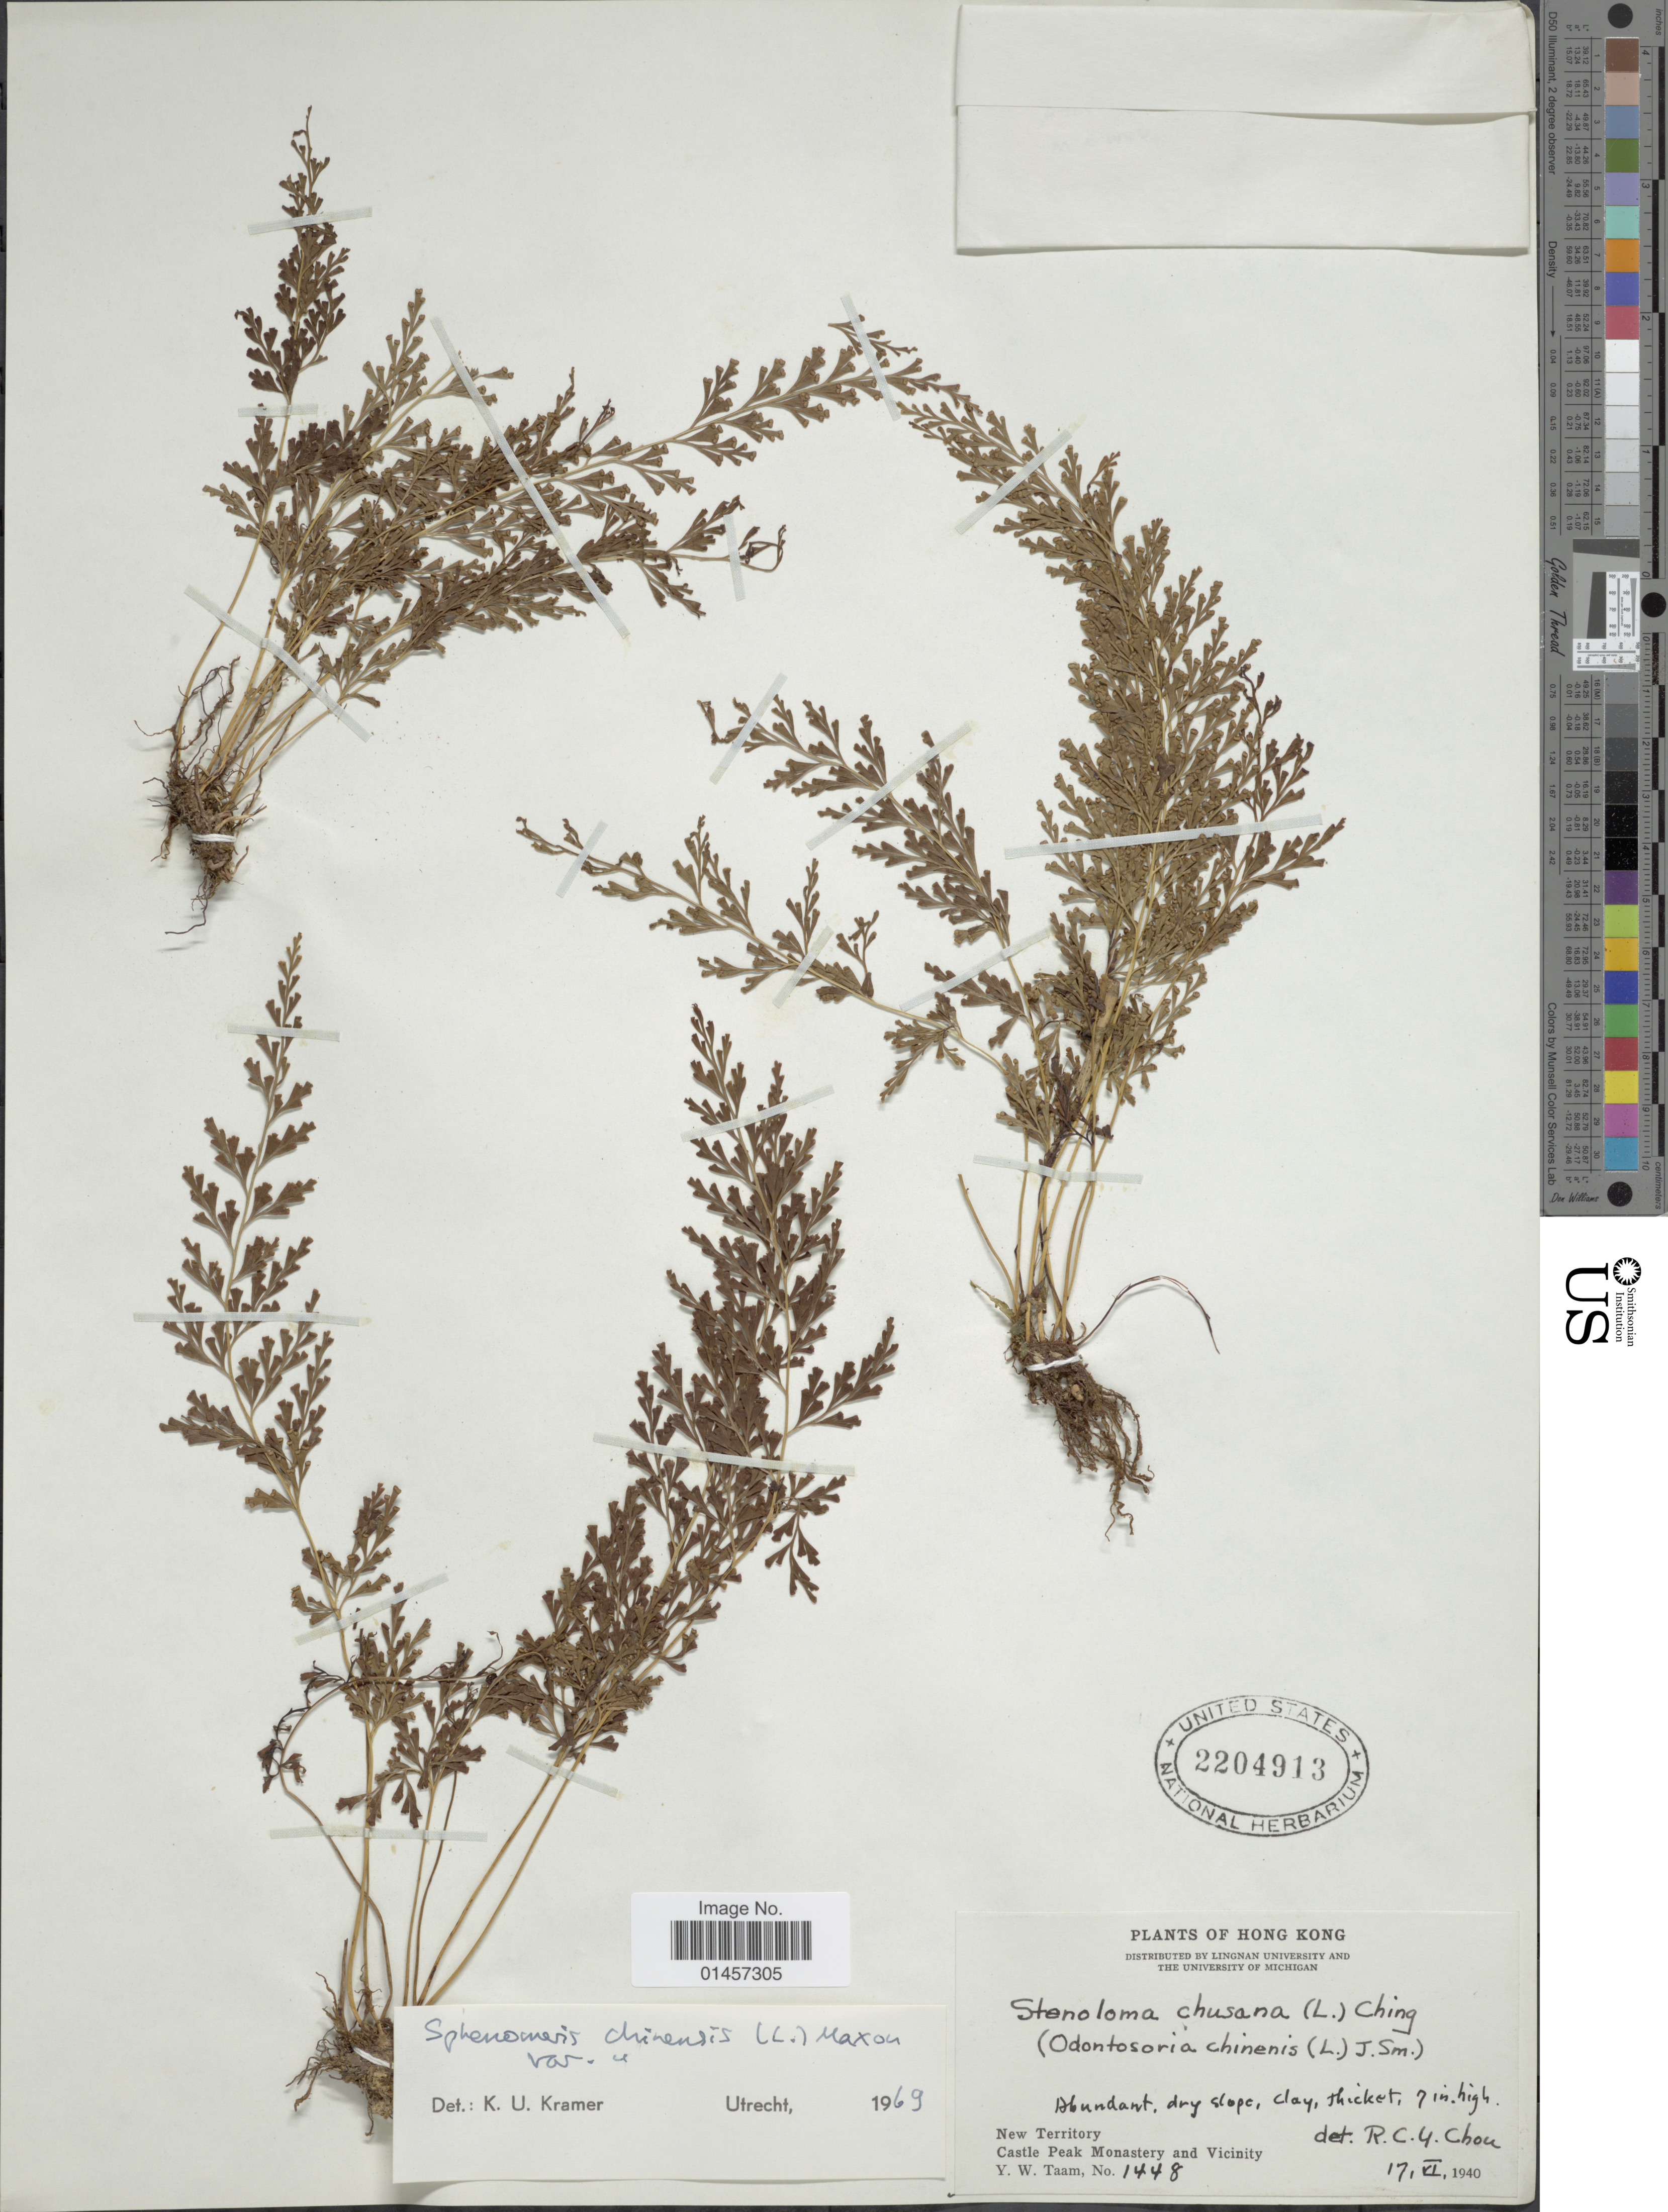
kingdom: Plantae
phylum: Tracheophyta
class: Polypodiopsida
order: Polypodiales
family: Lindsaeaceae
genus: Sphenomeris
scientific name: Sphenomeris chinensis var. chinensis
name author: (L.) Maxon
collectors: Y. W. Taam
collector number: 1448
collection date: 1940-06-17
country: China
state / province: Hong Kong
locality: Hong Kong, New Territory, Castle Peak Monastery and vicinity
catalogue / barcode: US 2204913